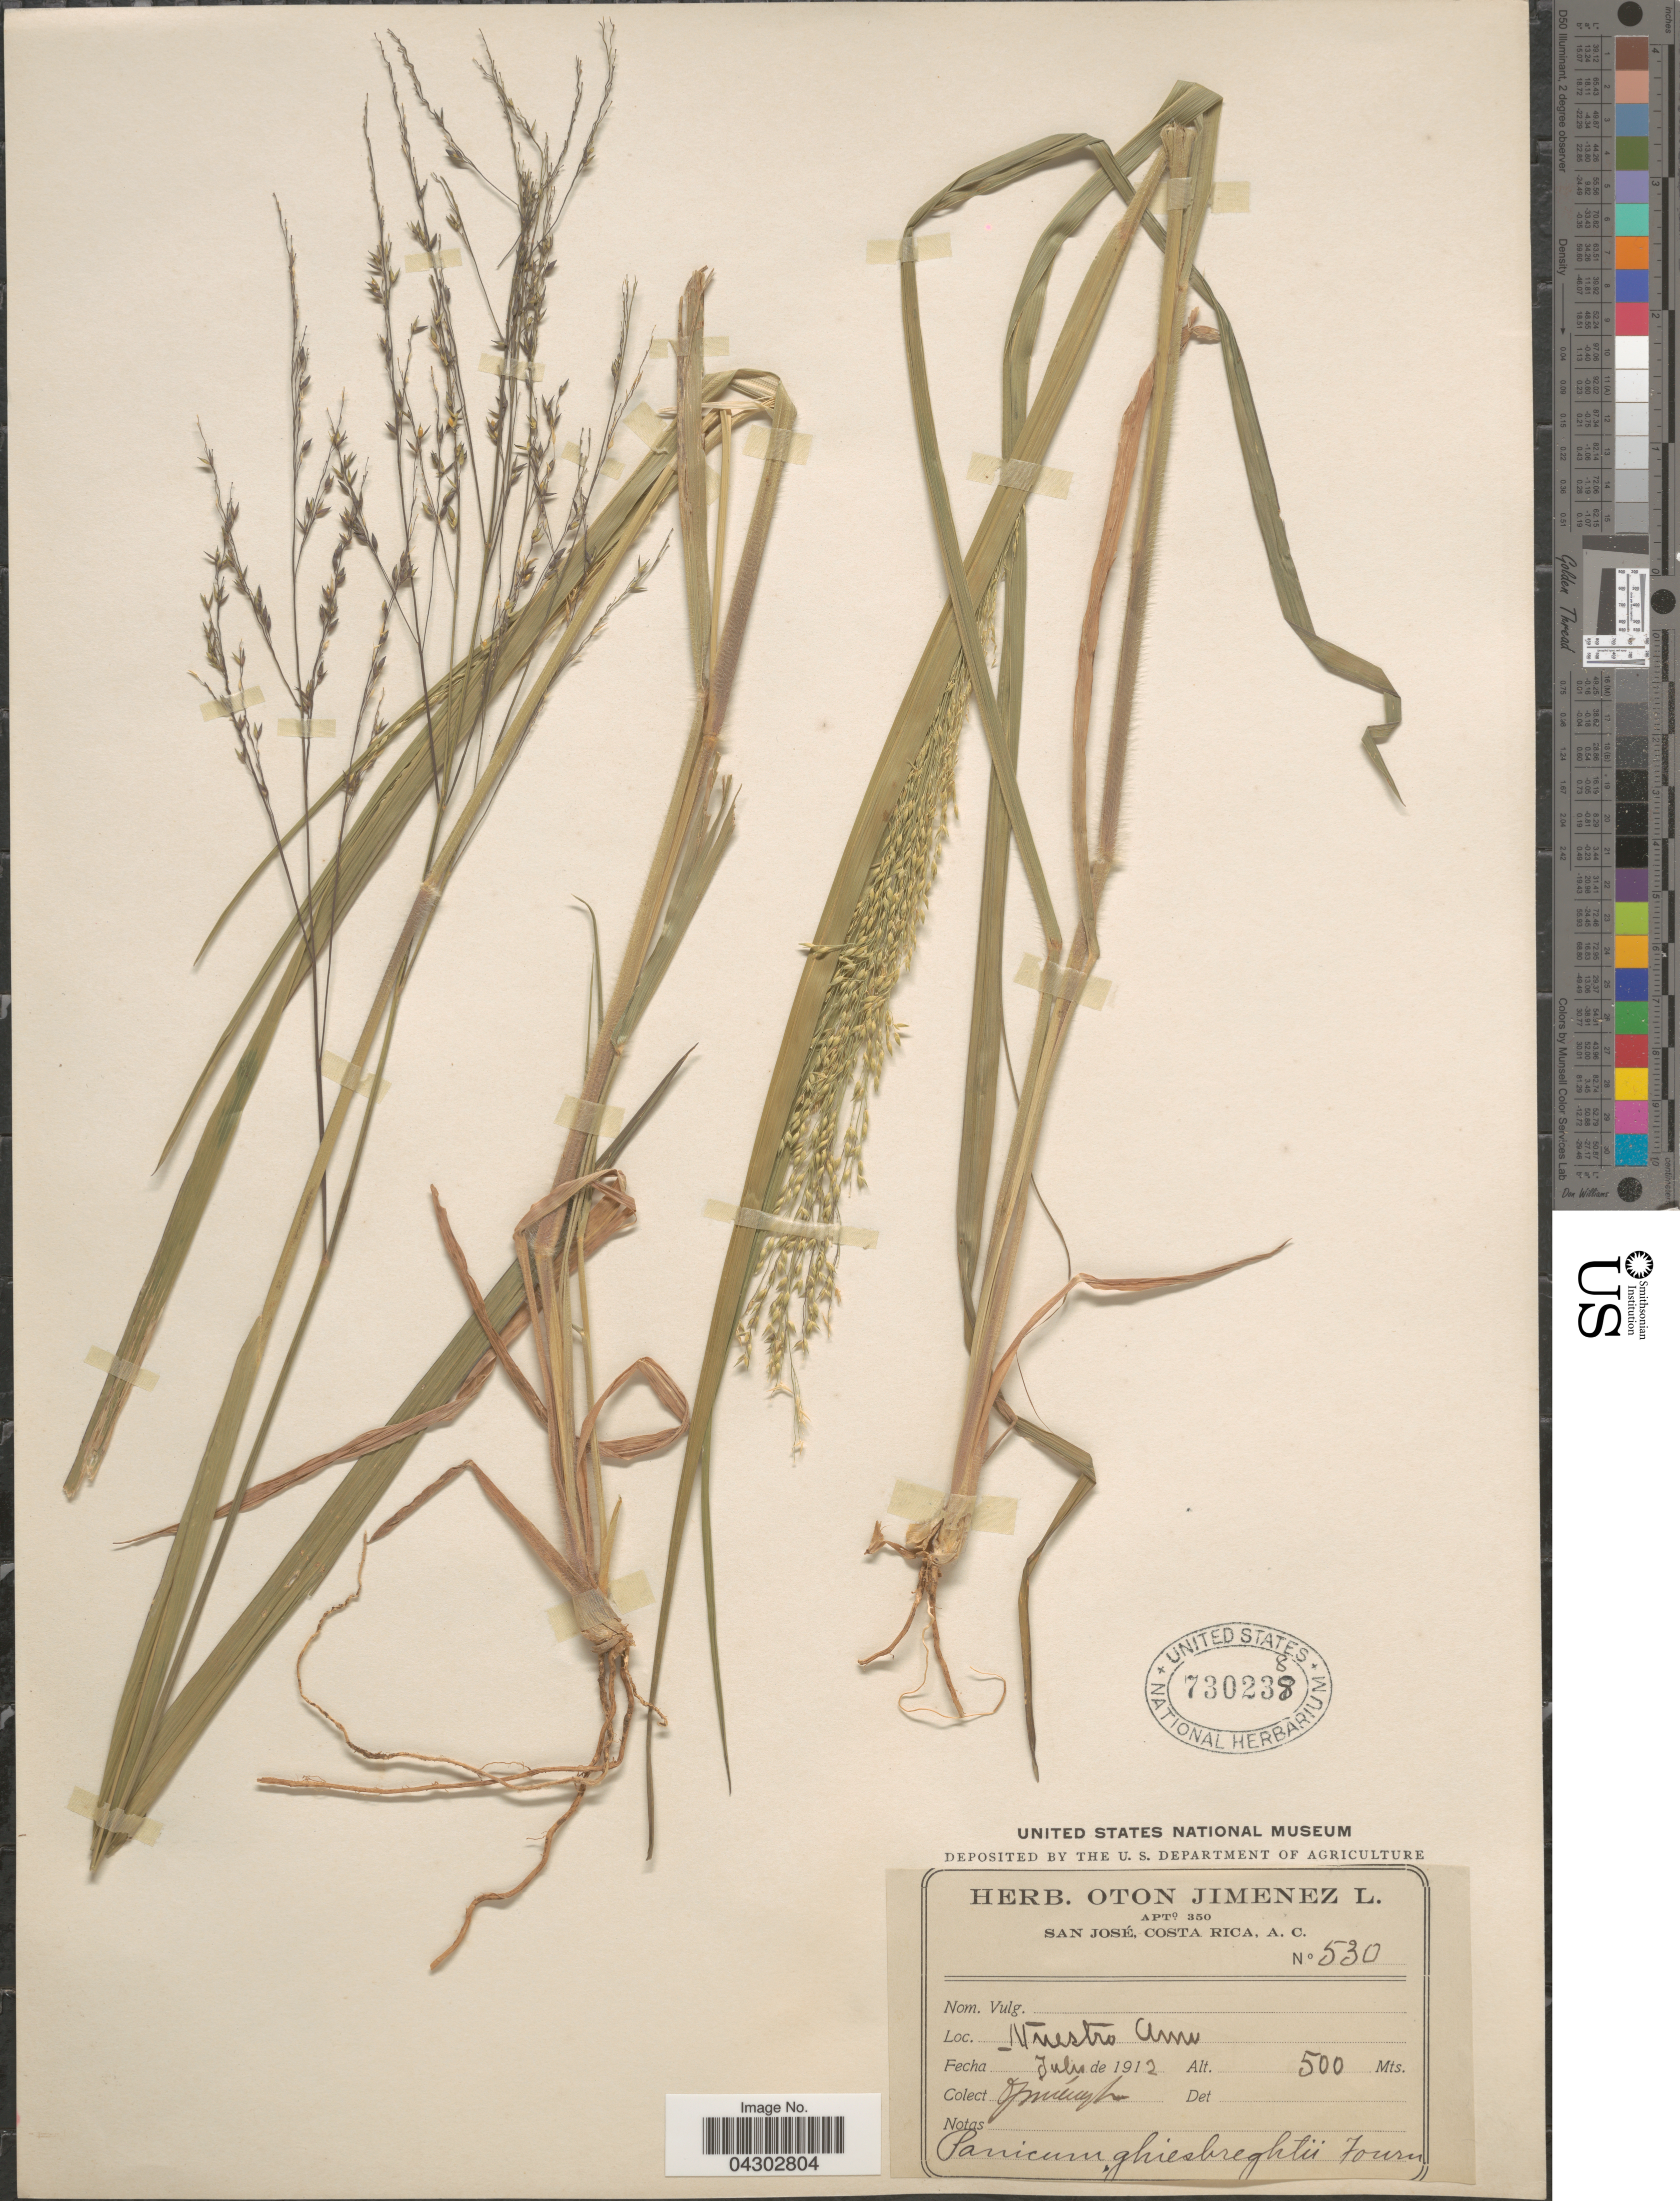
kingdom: Plantae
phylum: Tracheophyta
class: Liliopsida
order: Poales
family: Poaceae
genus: Panicum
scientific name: Panicum ghiesbreghtii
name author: E. Fourn.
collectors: O. Jiménez L.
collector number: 530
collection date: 1912-07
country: Costa Rica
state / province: San José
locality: Nuestro Amo.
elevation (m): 500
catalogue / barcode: US 730238